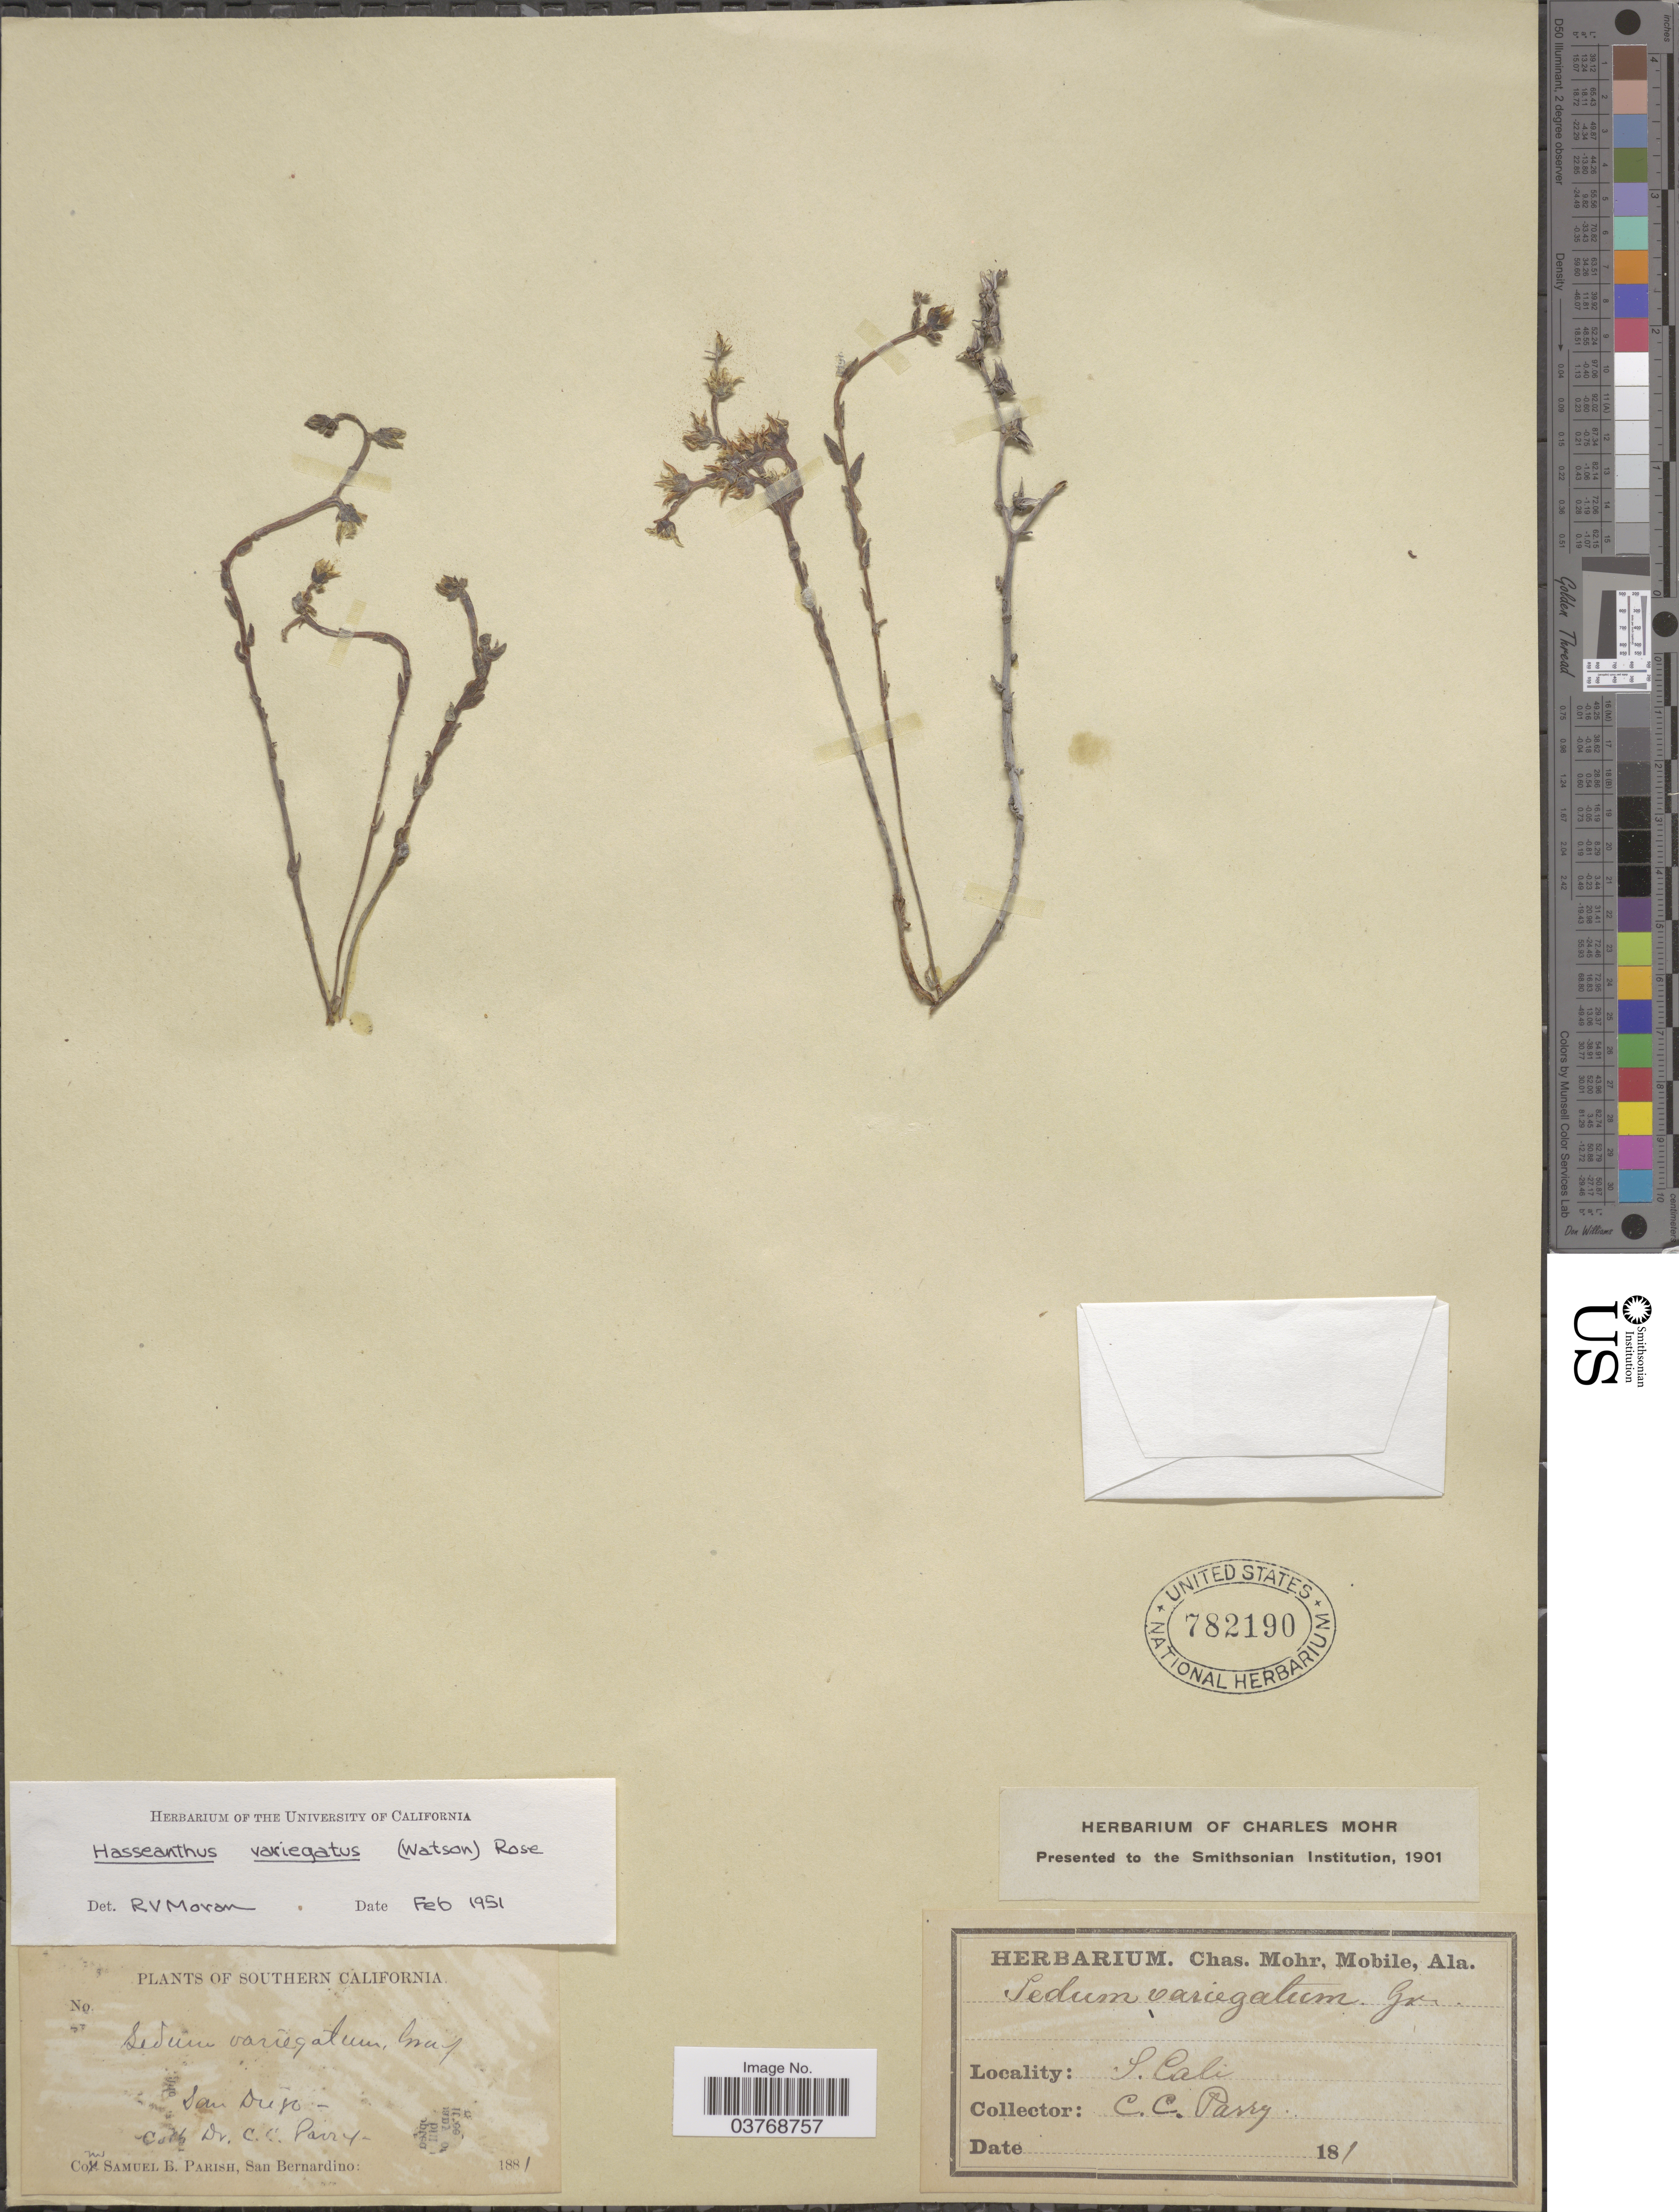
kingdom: Plantae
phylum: Tracheophyta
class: Magnoliopsida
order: Saxifragales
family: Crassulaceae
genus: Dudleya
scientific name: Dudleya variegata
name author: (S. Watson) Moran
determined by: Strong, Mark T., (BOT), Smithsonian Institution - National Museum of Natural History (UNITED STATES)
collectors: C. C. Parry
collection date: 1881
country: United States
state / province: California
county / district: San Diego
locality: Southern California. San Diego.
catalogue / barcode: US 782190